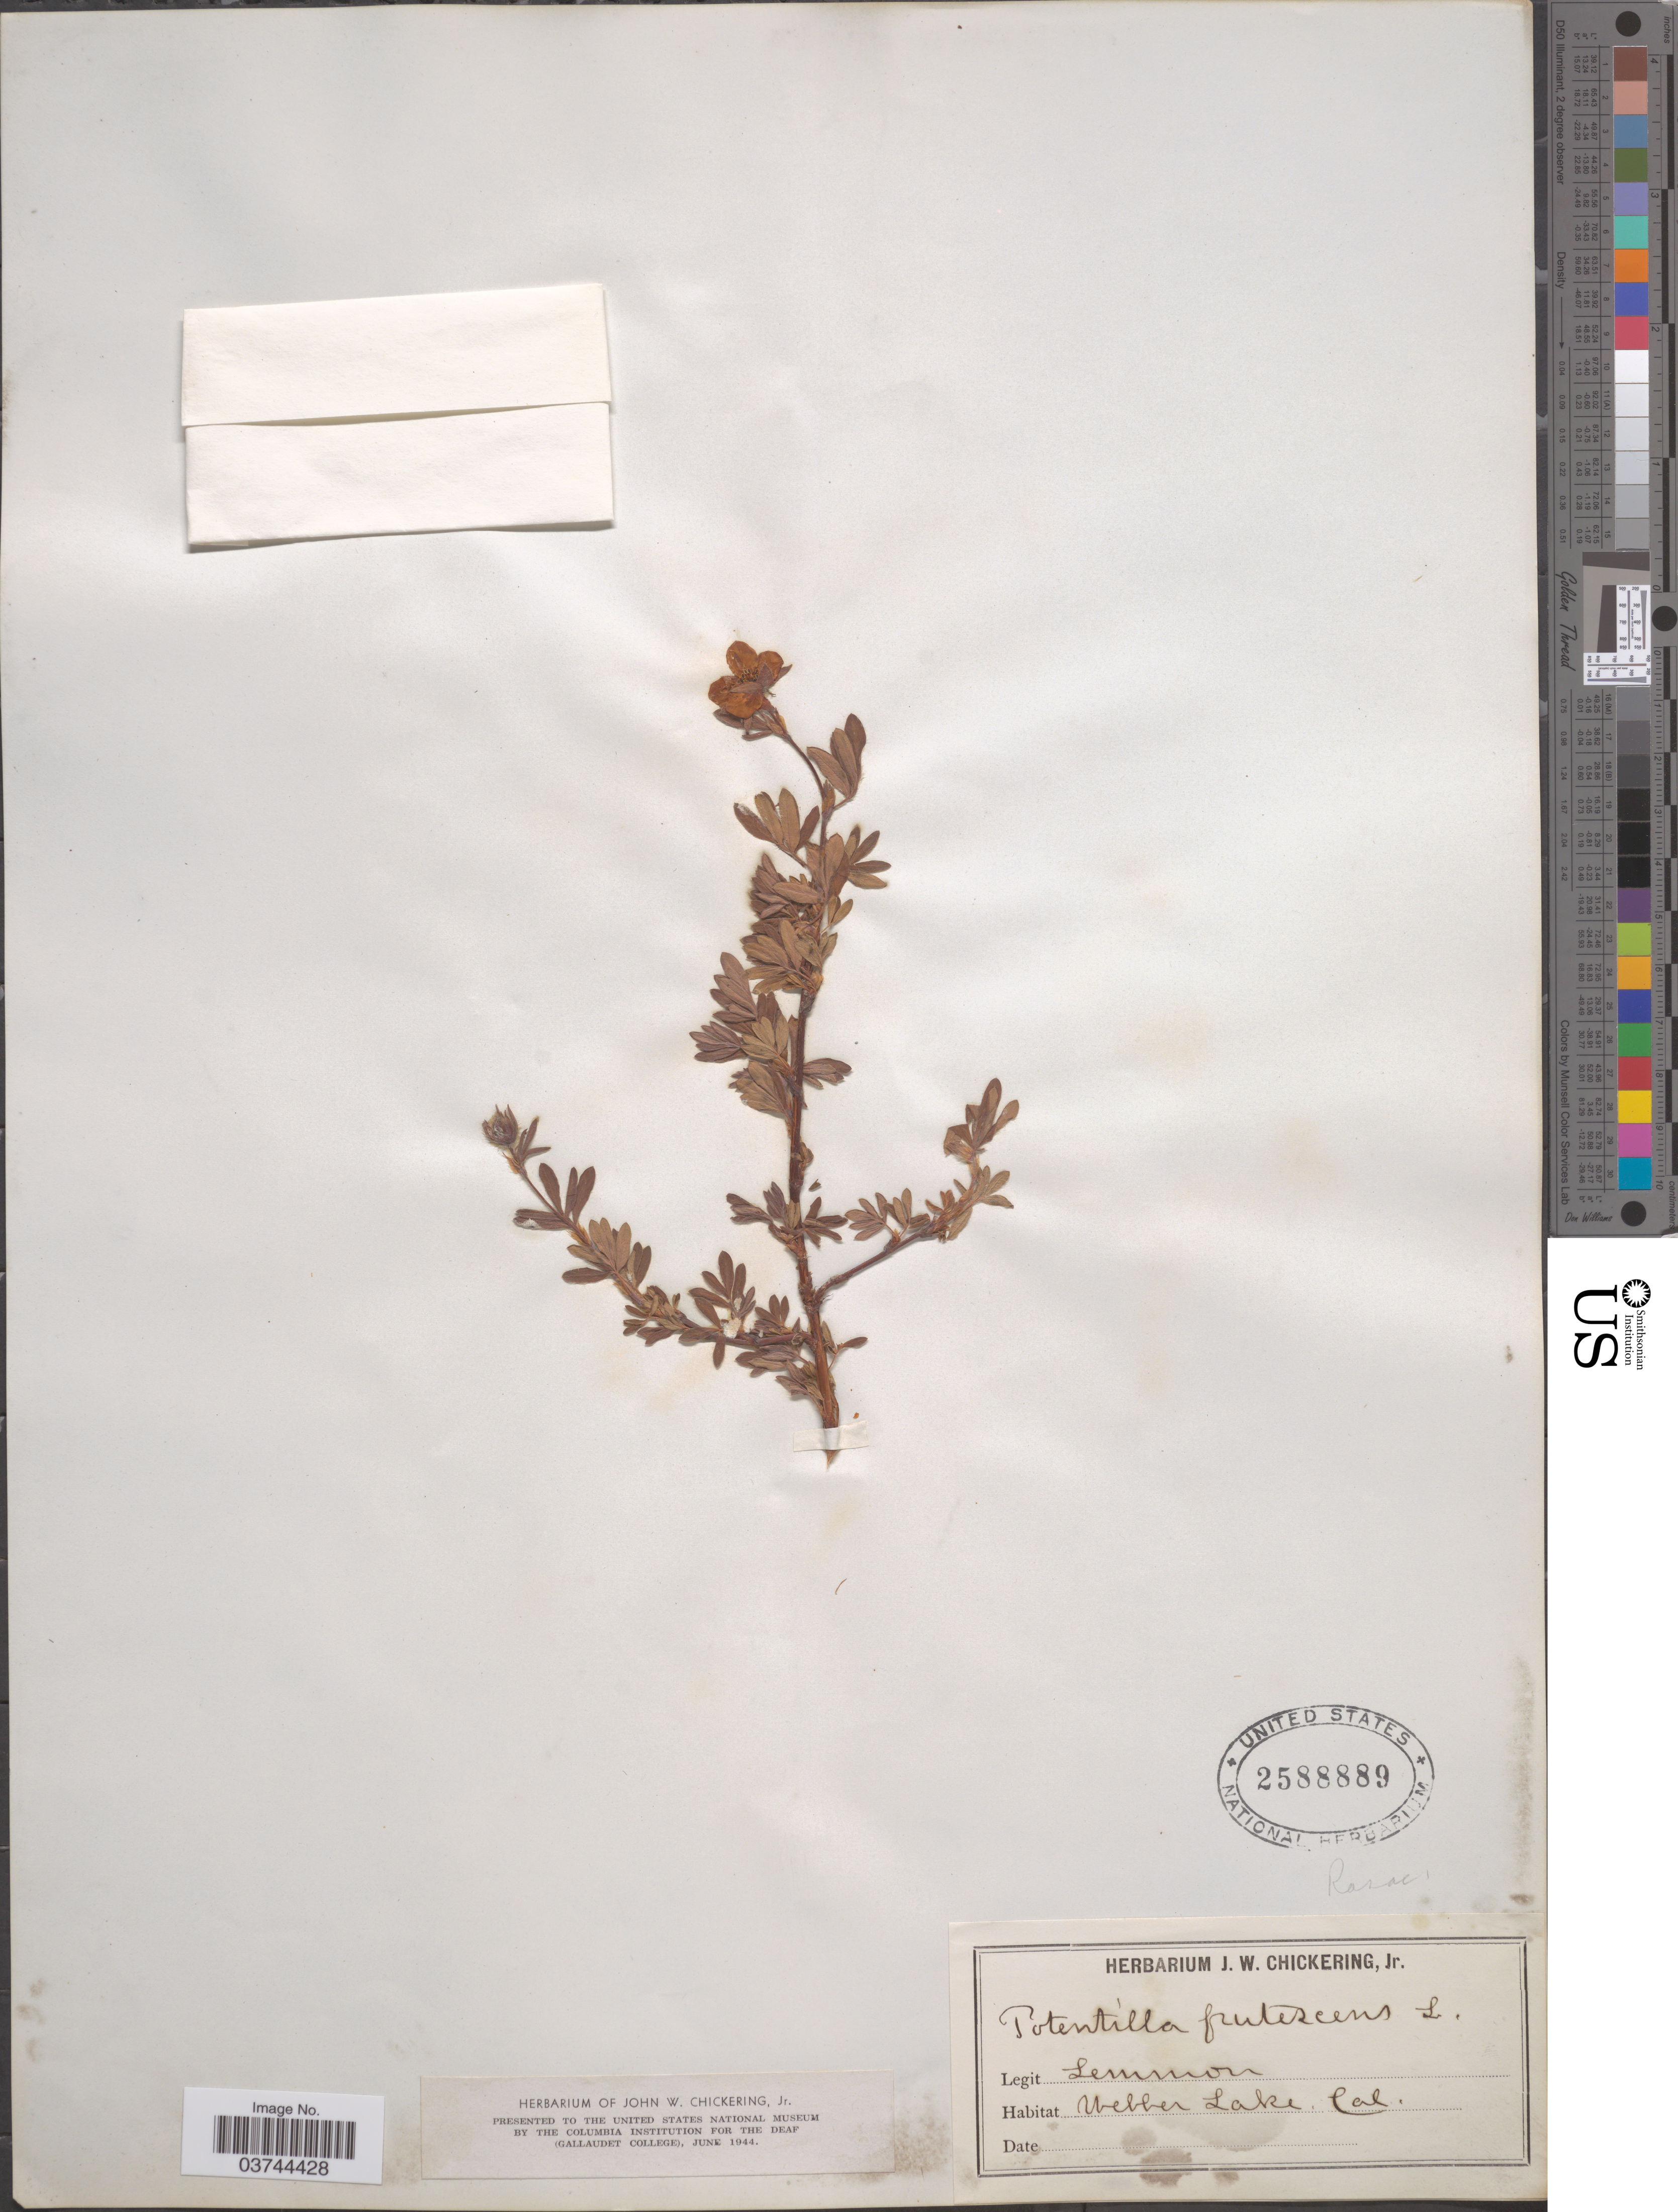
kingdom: Plantae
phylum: Tracheophyta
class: Magnoliopsida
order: Rosales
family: Rosaceae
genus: Dasiphora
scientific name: Dasiphora fruticosa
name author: (L.) Rydb.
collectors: -- Lemmon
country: United States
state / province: California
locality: Webber Lake.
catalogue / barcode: US 2588889